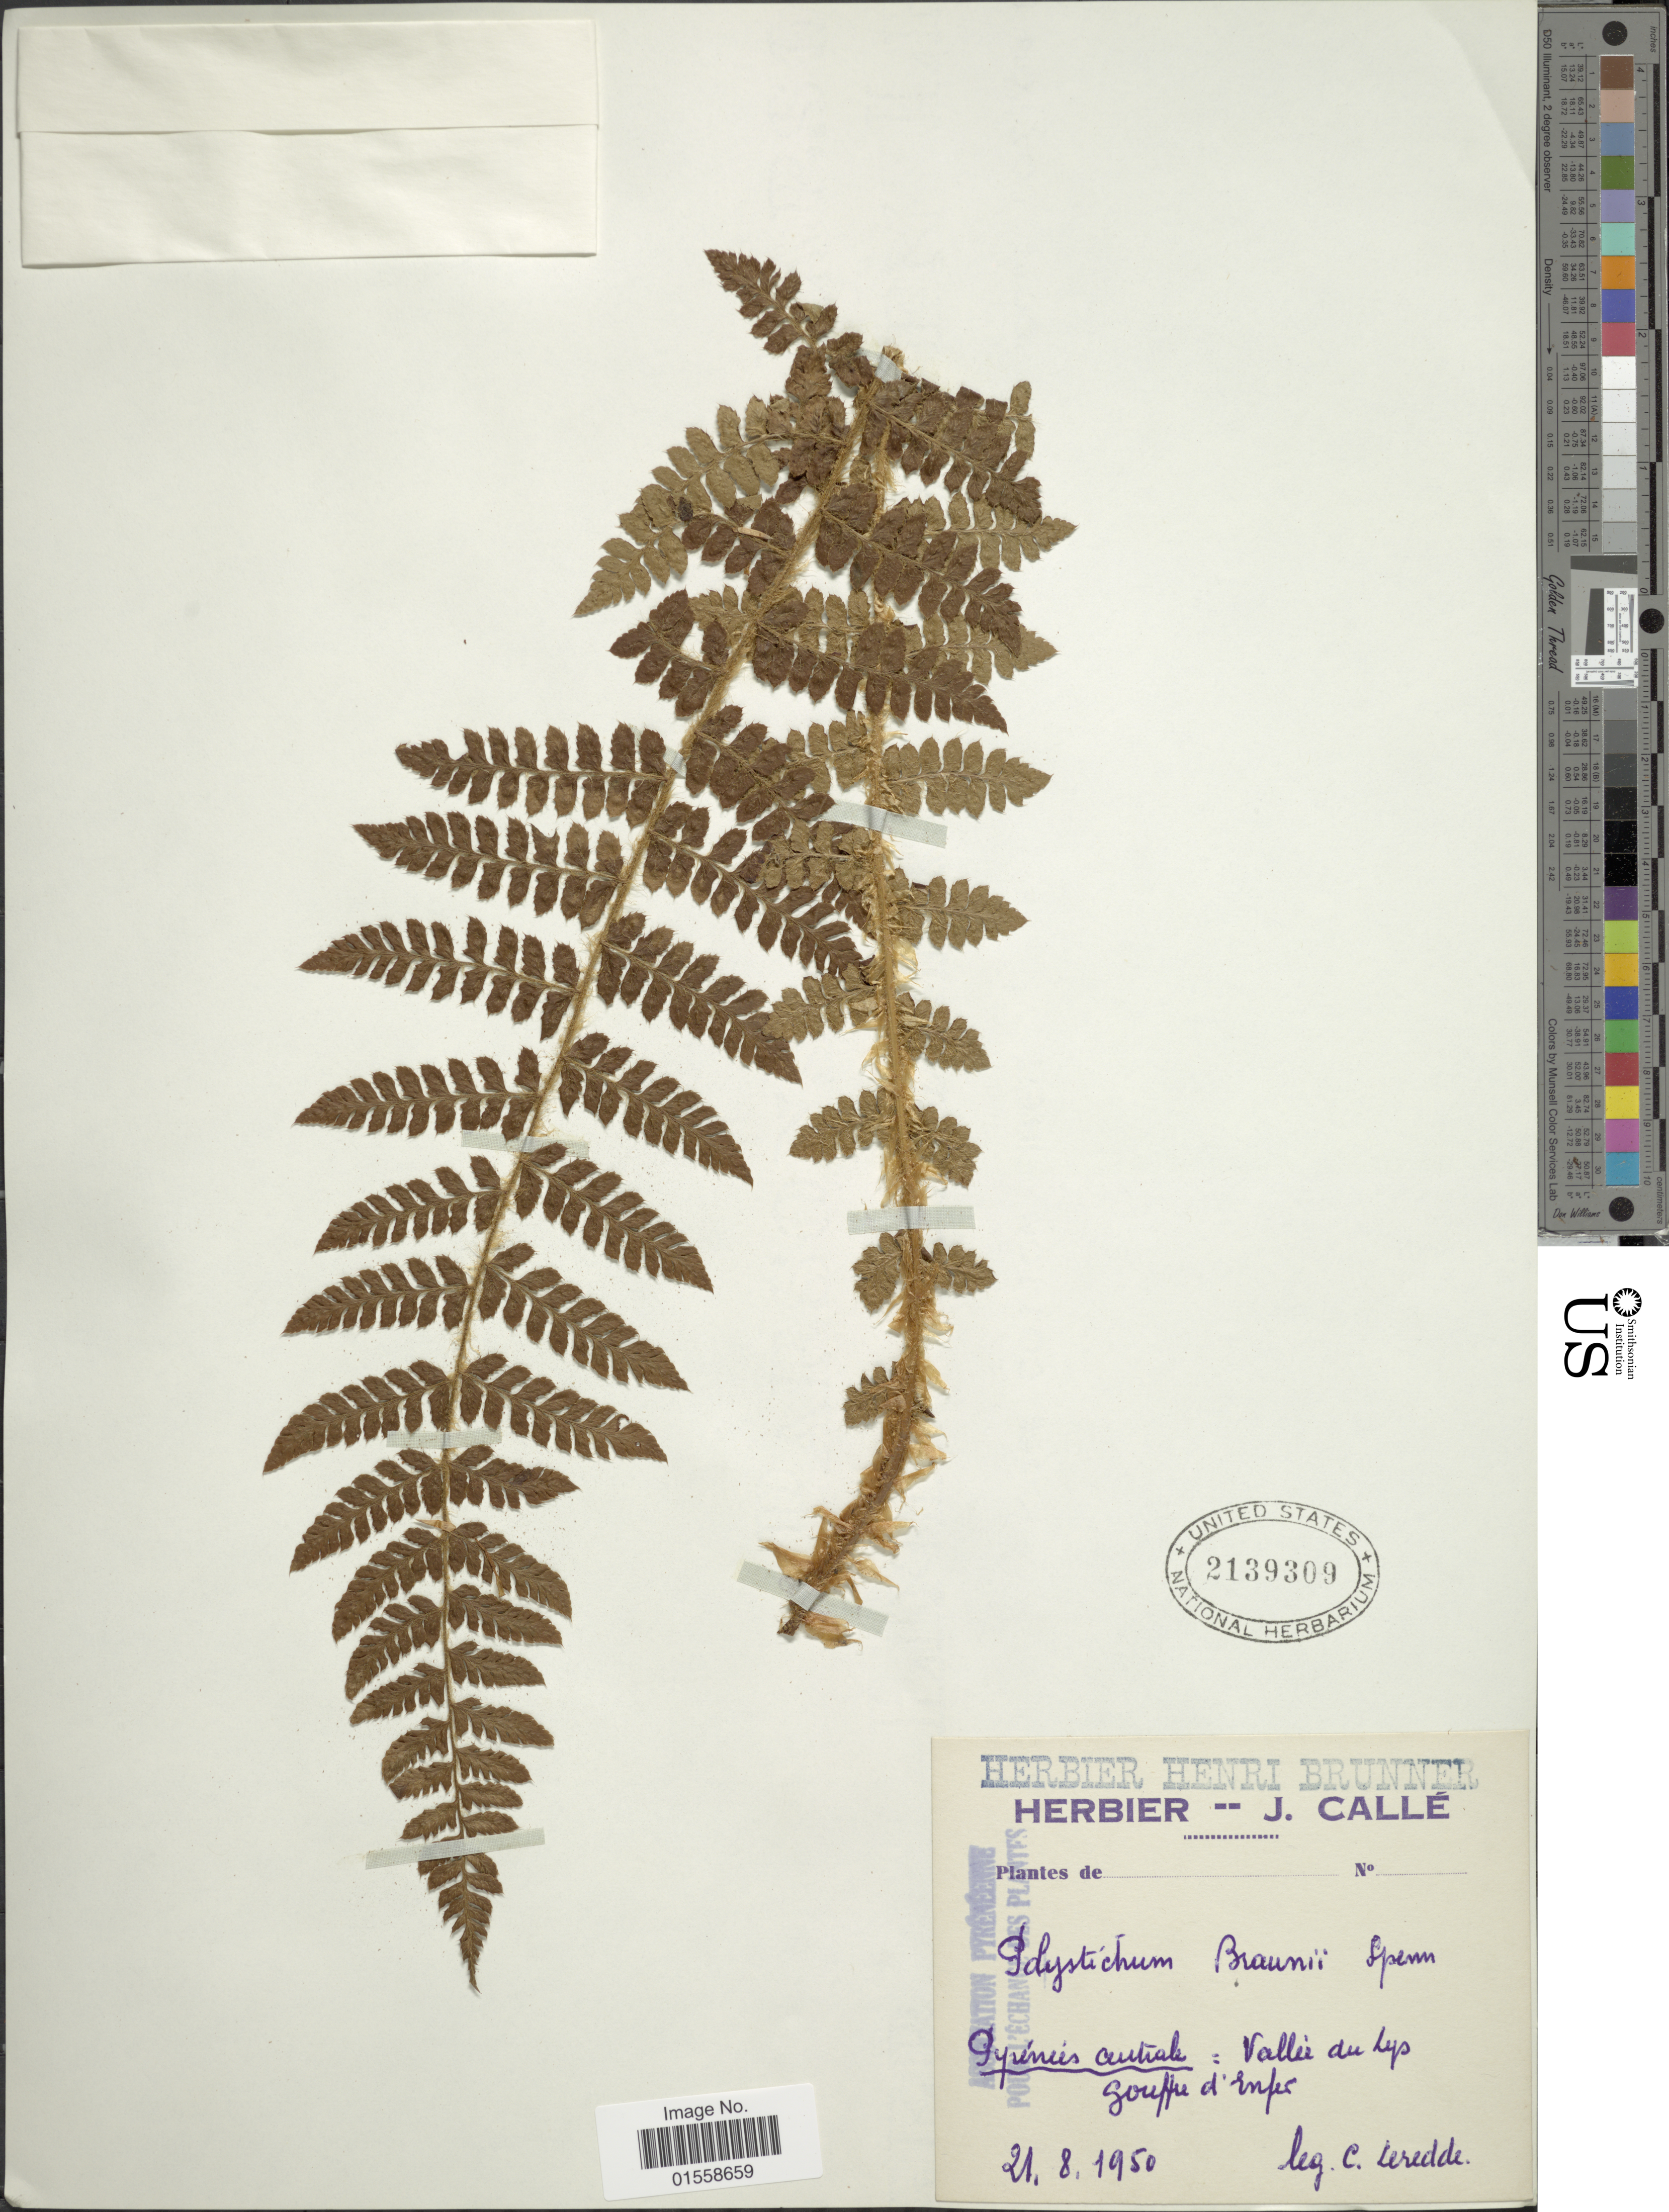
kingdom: Plantae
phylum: Tracheophyta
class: Polypodiopsida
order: Polypodiales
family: Dryopteridaceae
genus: Polystichum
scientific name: Polystichum braunii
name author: (Spenn.) Fée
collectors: C. Leredde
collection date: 1950-08-21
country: France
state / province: Occitanie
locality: Pyrenees australe = Vallee du Lys Gouffe d'Enfer. [interpreted]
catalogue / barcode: US 2139309